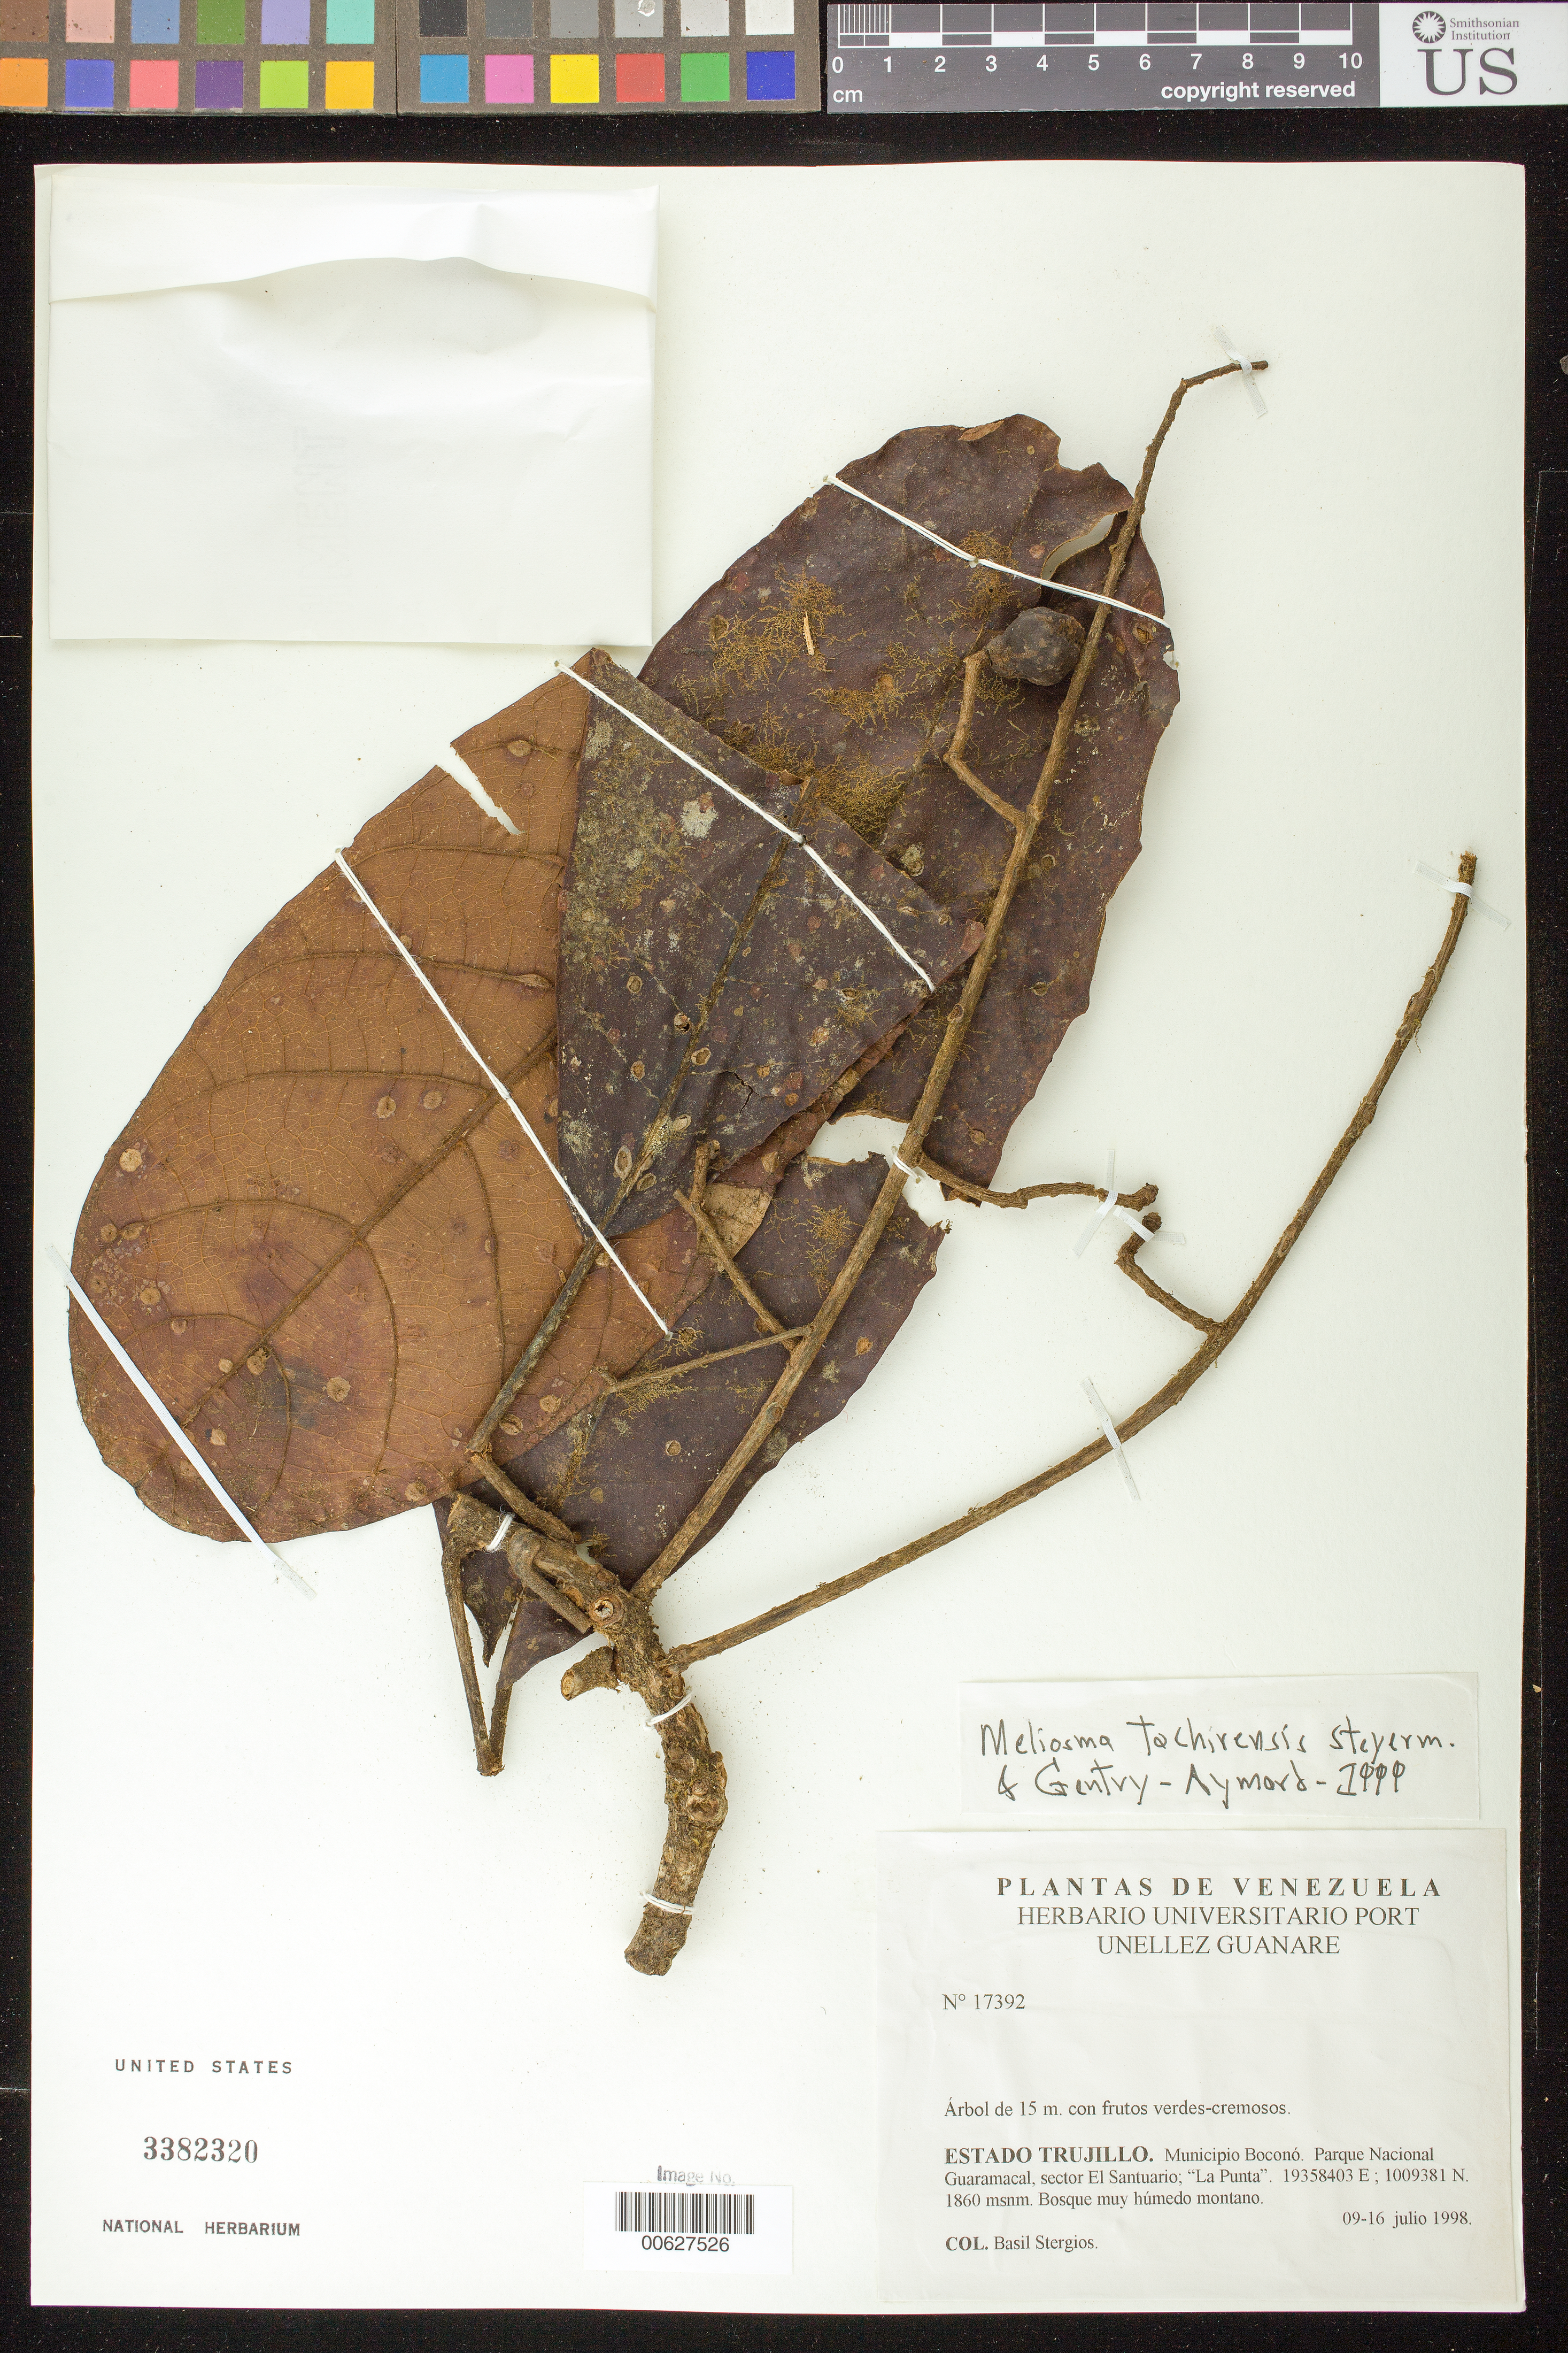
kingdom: Plantae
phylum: Tracheophyta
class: Magnoliopsida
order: Proteales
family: Sabiaceae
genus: Meliosma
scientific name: Meliosma tachirensis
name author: Steyerm. & A.H. Gentry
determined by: Aymard C., G. A., (PORT), Univ. Nac. Exp. de los Llanos Ezequiel Zamora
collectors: B. G. Stergios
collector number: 17392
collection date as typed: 09 Jul 1998 to 16 Jul 1998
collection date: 1998-07-09/1998-07-16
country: Venezuela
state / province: Trujillo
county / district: Boconó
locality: Parque Nacional Guaramacal, Sector El Santuario, La Punta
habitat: Bosque muy húmedo montano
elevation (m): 1860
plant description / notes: MO, PORT, US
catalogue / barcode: US 3382320